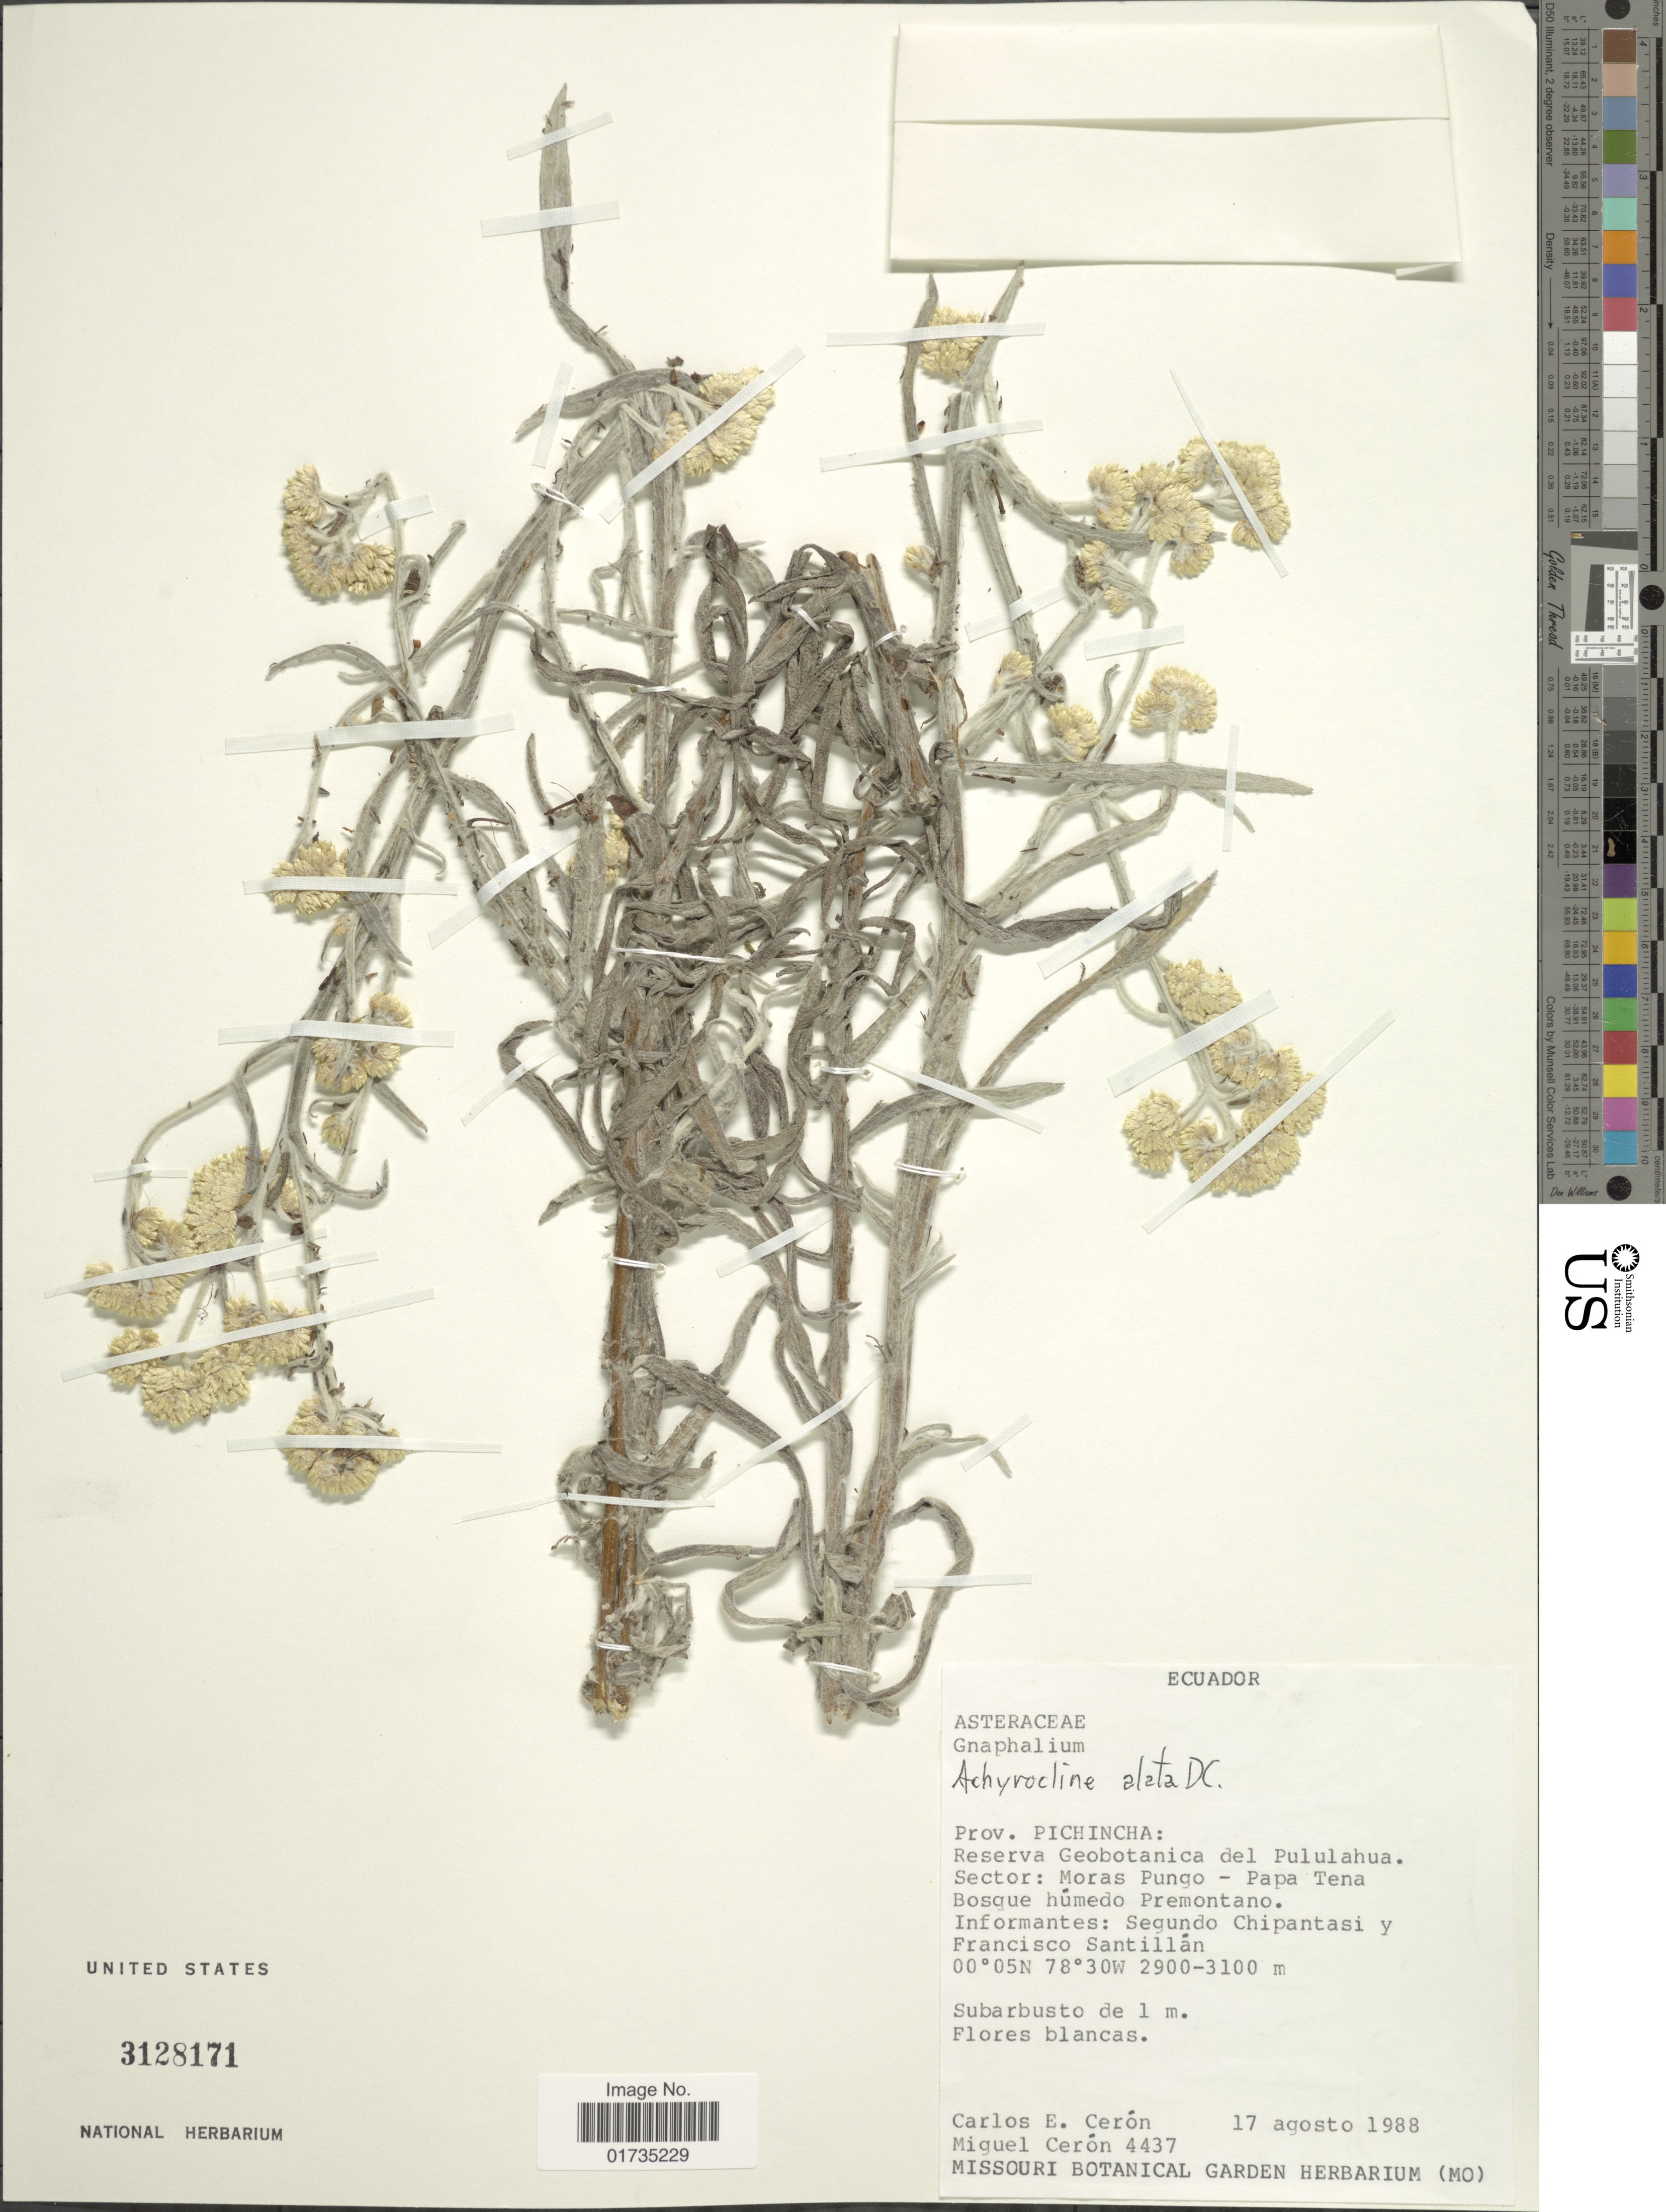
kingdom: Plantae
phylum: Tracheophyta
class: Magnoliopsida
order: Asterales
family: Asteraceae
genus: Achyrocline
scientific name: Achyrocline alata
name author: (Kunth) DC.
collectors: C. E. Cerón M. & M. Ceron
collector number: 4437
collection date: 1988-08-17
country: Ecuador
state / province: Pichincha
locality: Ecuador. Prov. Pichincha: Reserva Geobotanica del Pululahua. Sector: Moras Pungo-Papa Tena Bosque humedo Premontano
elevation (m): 2900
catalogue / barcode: US 3128171